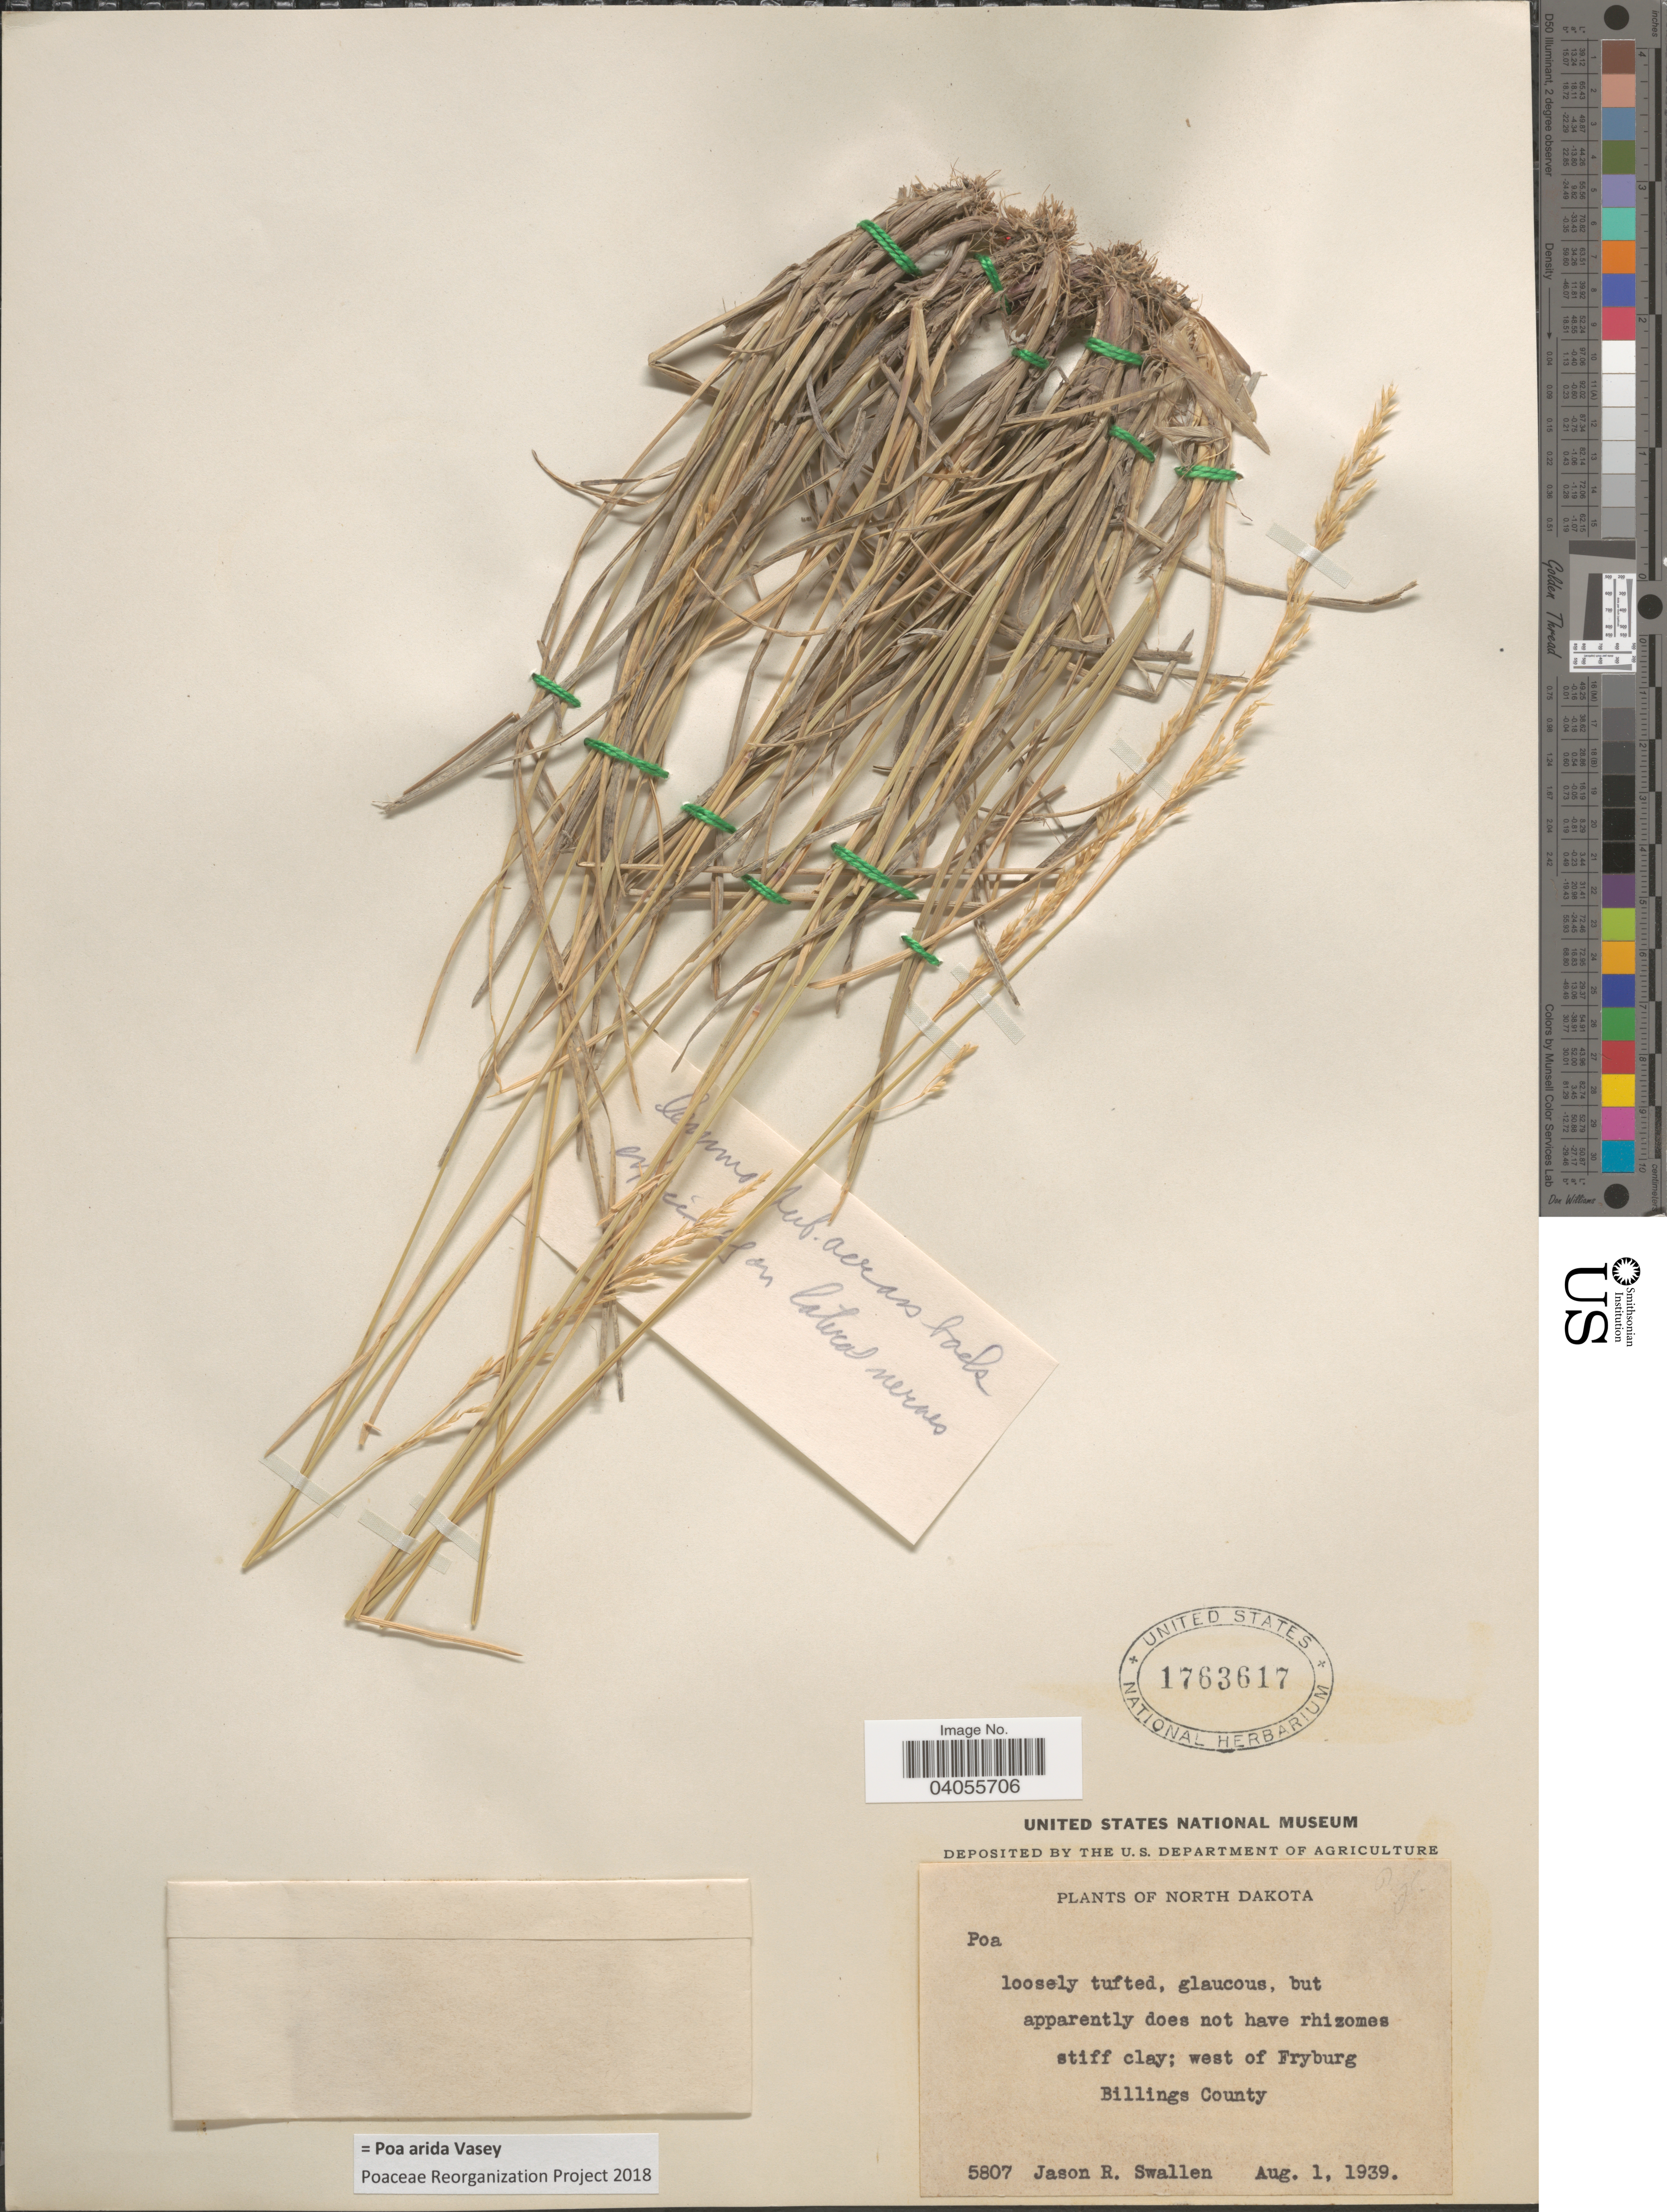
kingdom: Plantae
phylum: Tracheophyta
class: Liliopsida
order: Poales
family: Poaceae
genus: Poa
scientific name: Poa arida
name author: Vasey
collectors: J. R. Swallen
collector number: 5807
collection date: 1939-08-01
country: United States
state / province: North Dakota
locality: West of Fryburg, Billings County.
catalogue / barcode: US 1763617